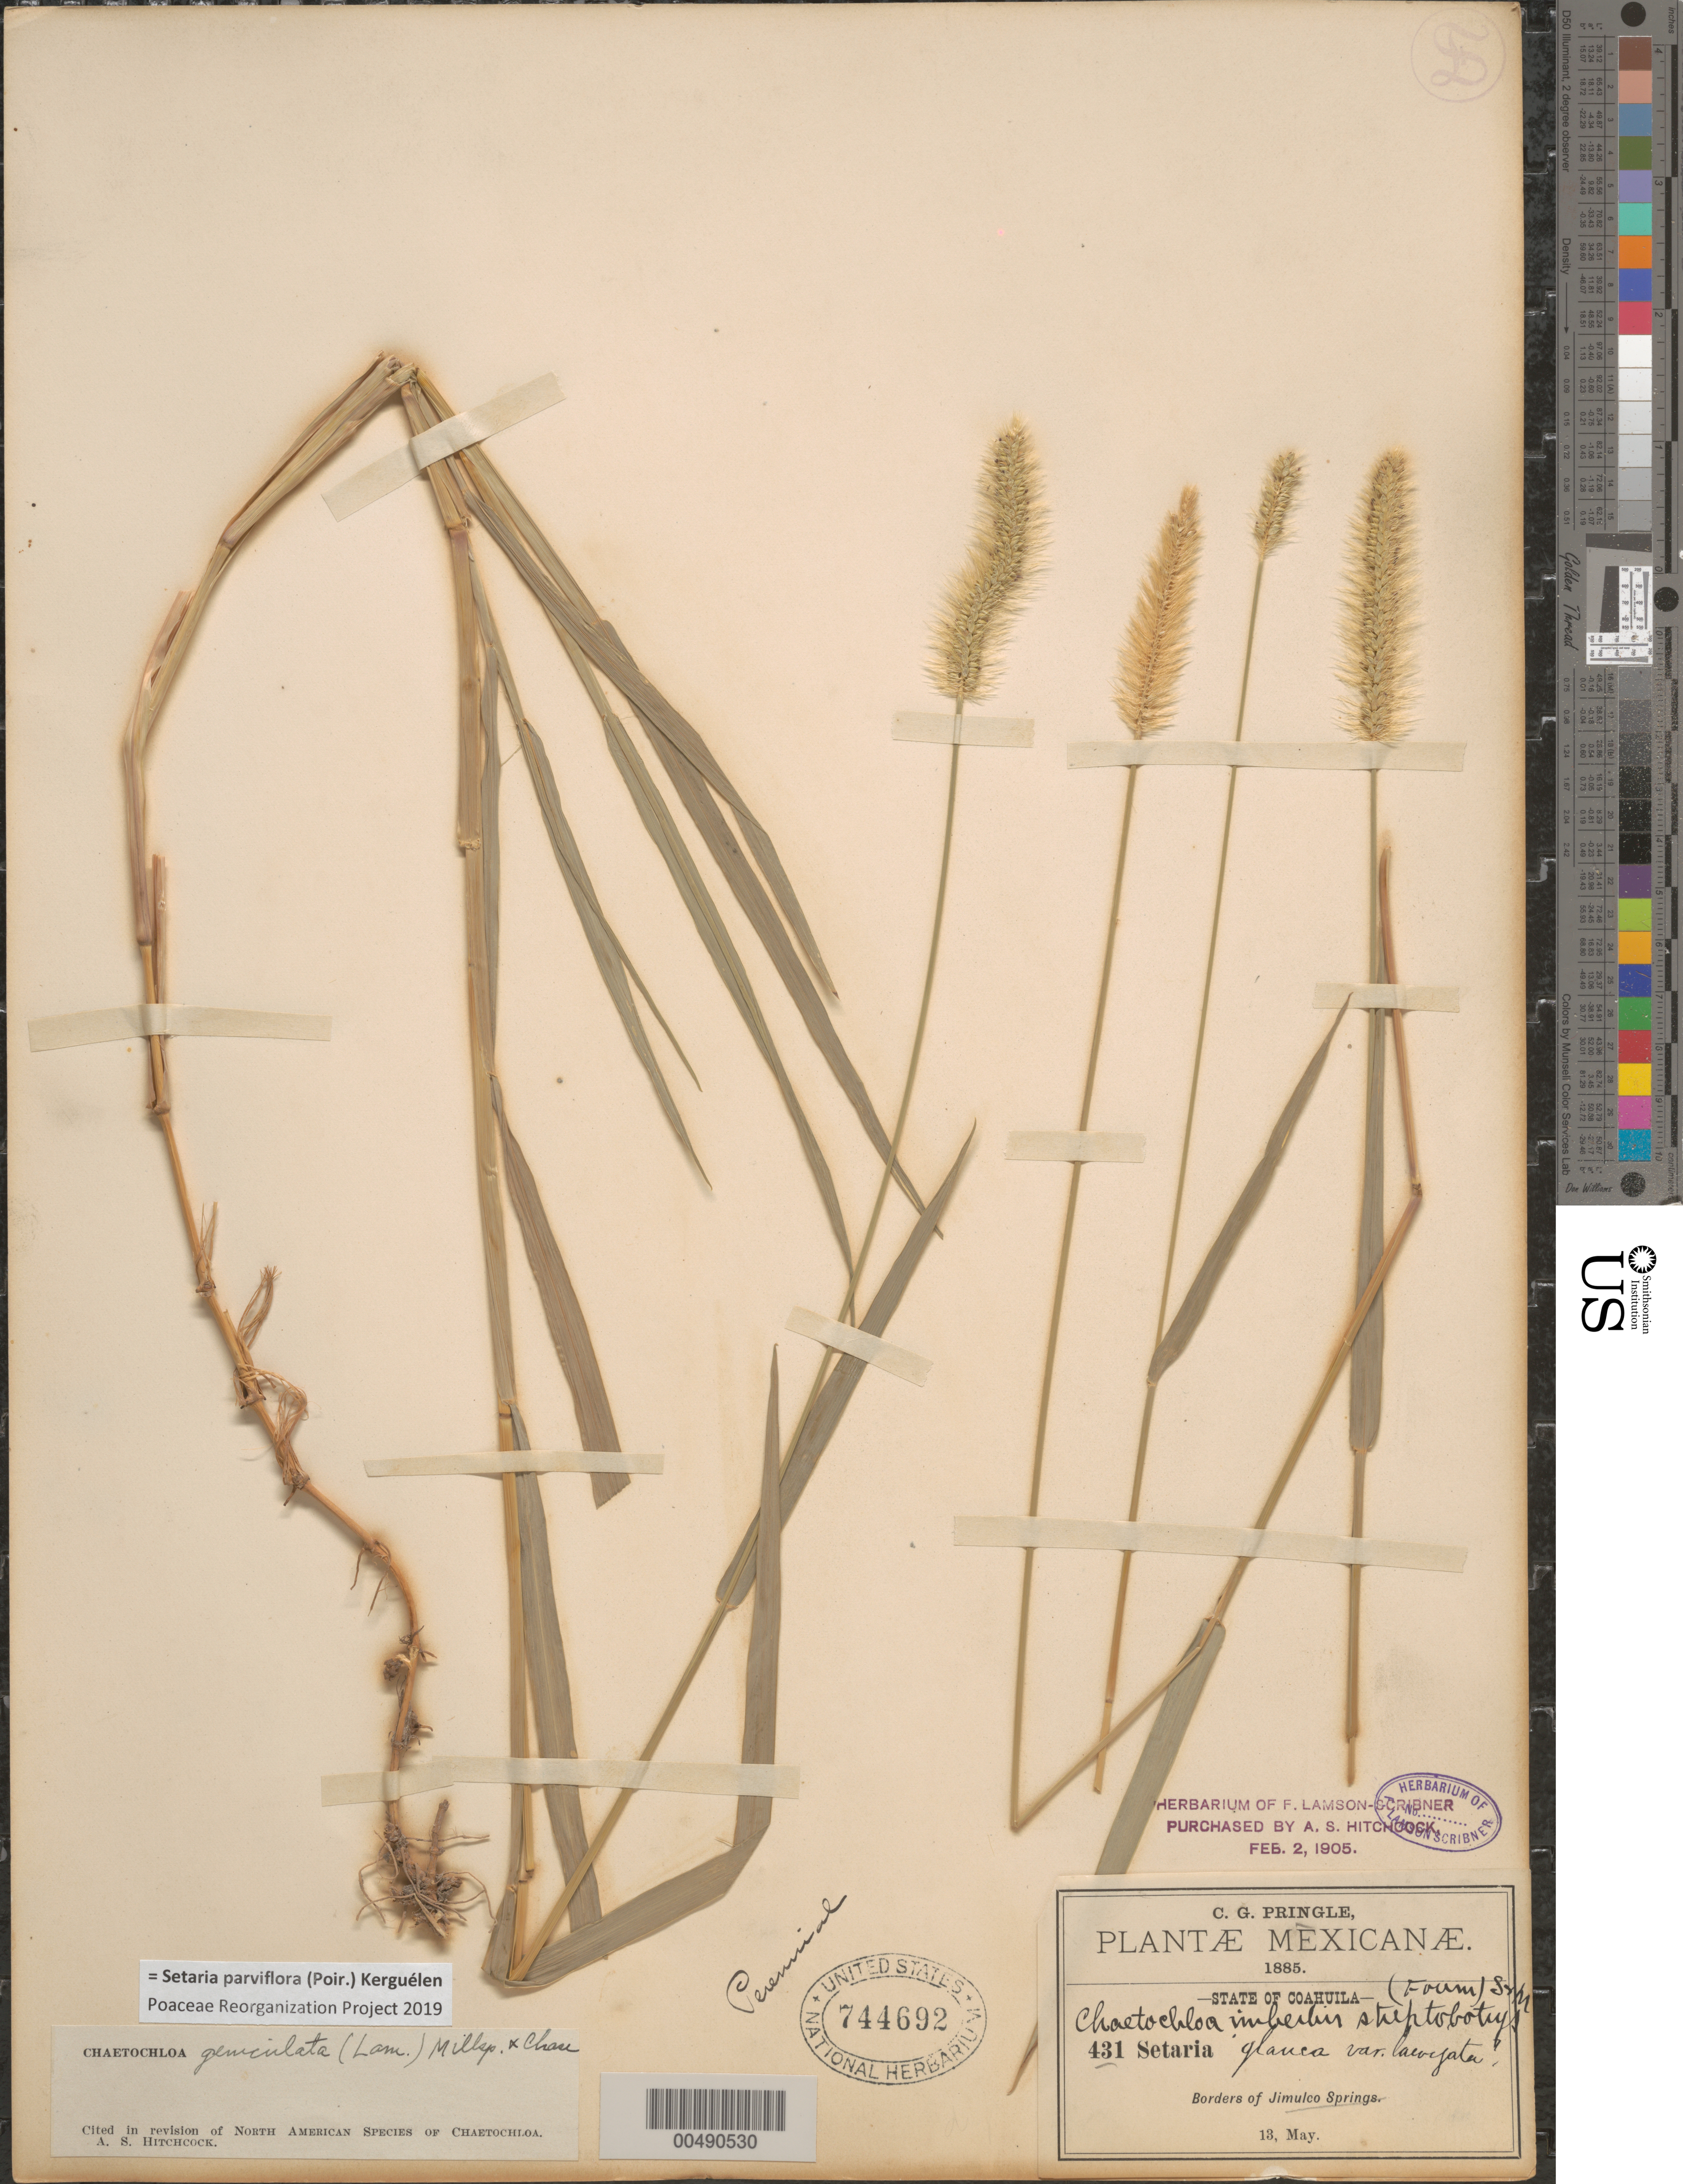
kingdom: Plantae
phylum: Tracheophyta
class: Liliopsida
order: Poales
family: Poaceae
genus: Setaria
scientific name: Setaria parviflora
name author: (Poir.) Kerguélen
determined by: Poaceae Reorganization Project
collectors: C. G. Pringle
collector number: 431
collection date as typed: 13 May 1885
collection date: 1885-05-13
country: Mexico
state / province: Coahuila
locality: Borders of Jimulco Springs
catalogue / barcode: US 744692